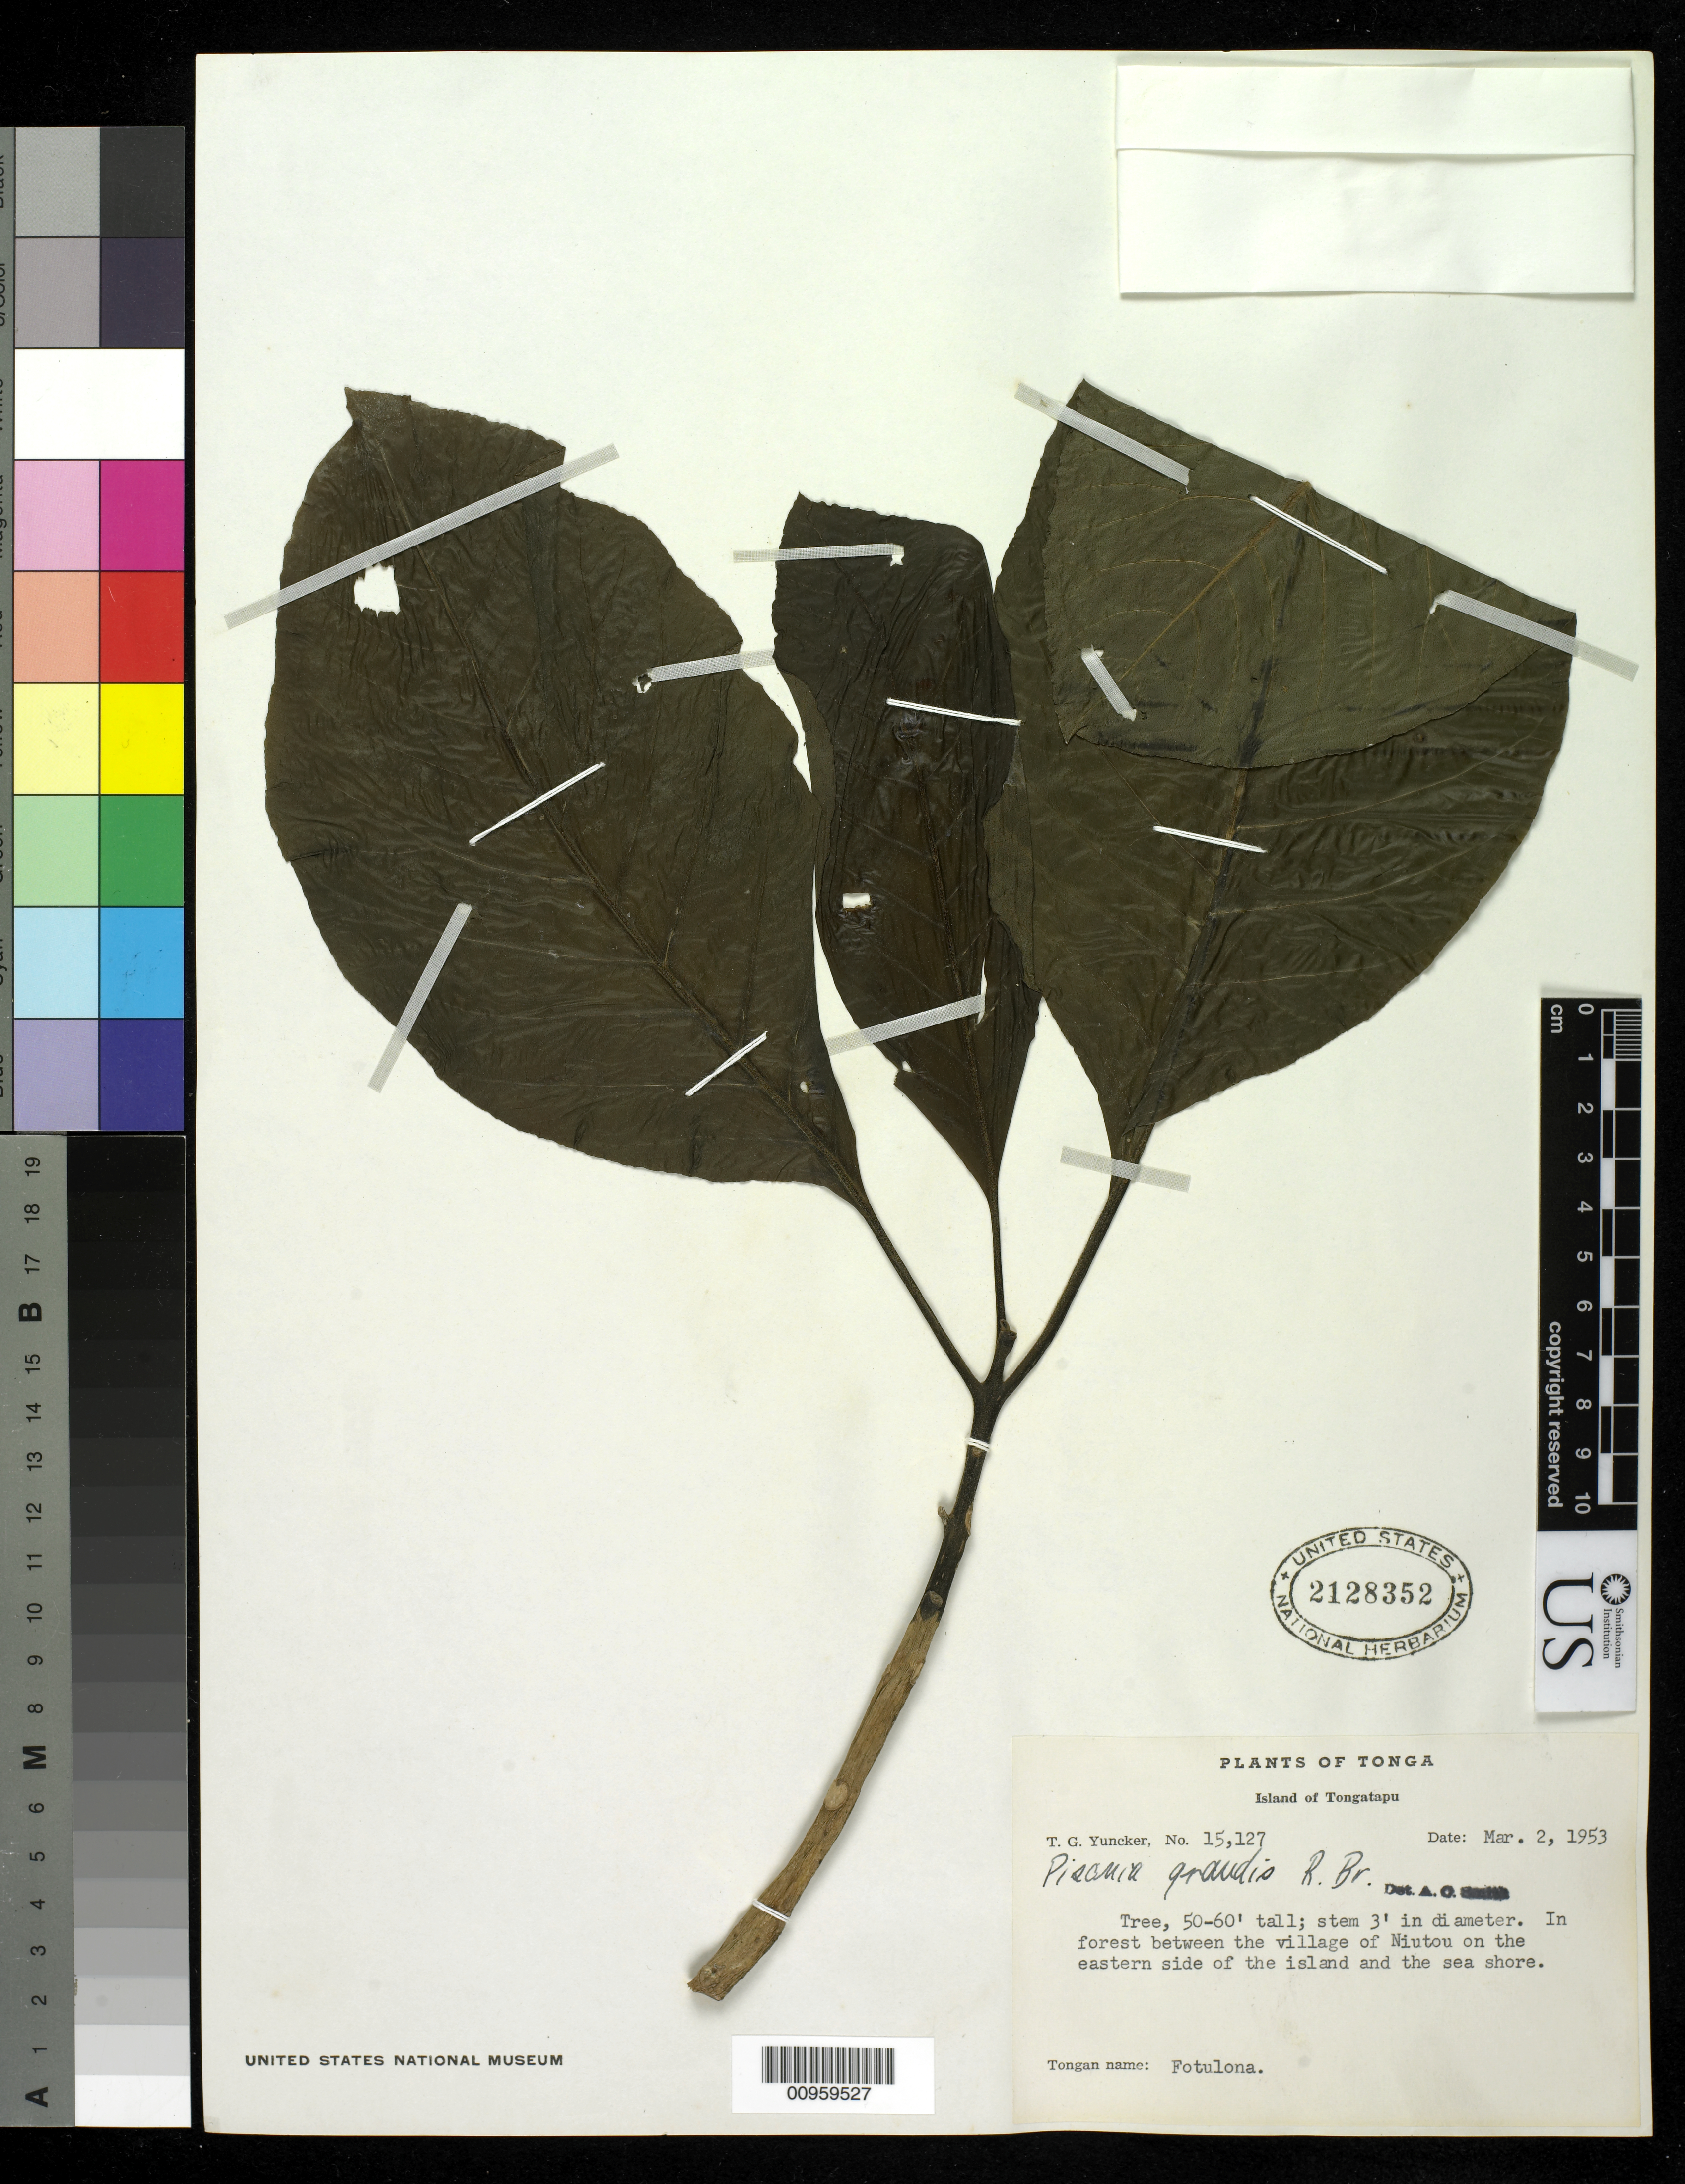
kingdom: Plantae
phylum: Tracheophyta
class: Magnoliopsida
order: Caryophyllales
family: Nyctaginaceae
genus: Pisonia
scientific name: Pisonia grandis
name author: R. Br.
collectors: T. G. Yuncker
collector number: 15127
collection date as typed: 02 Mar 1953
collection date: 1953-03-02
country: Tonga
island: Tongatapu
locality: Between the village of Niutou and the sea shore on the E side of the island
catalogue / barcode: US 2128352